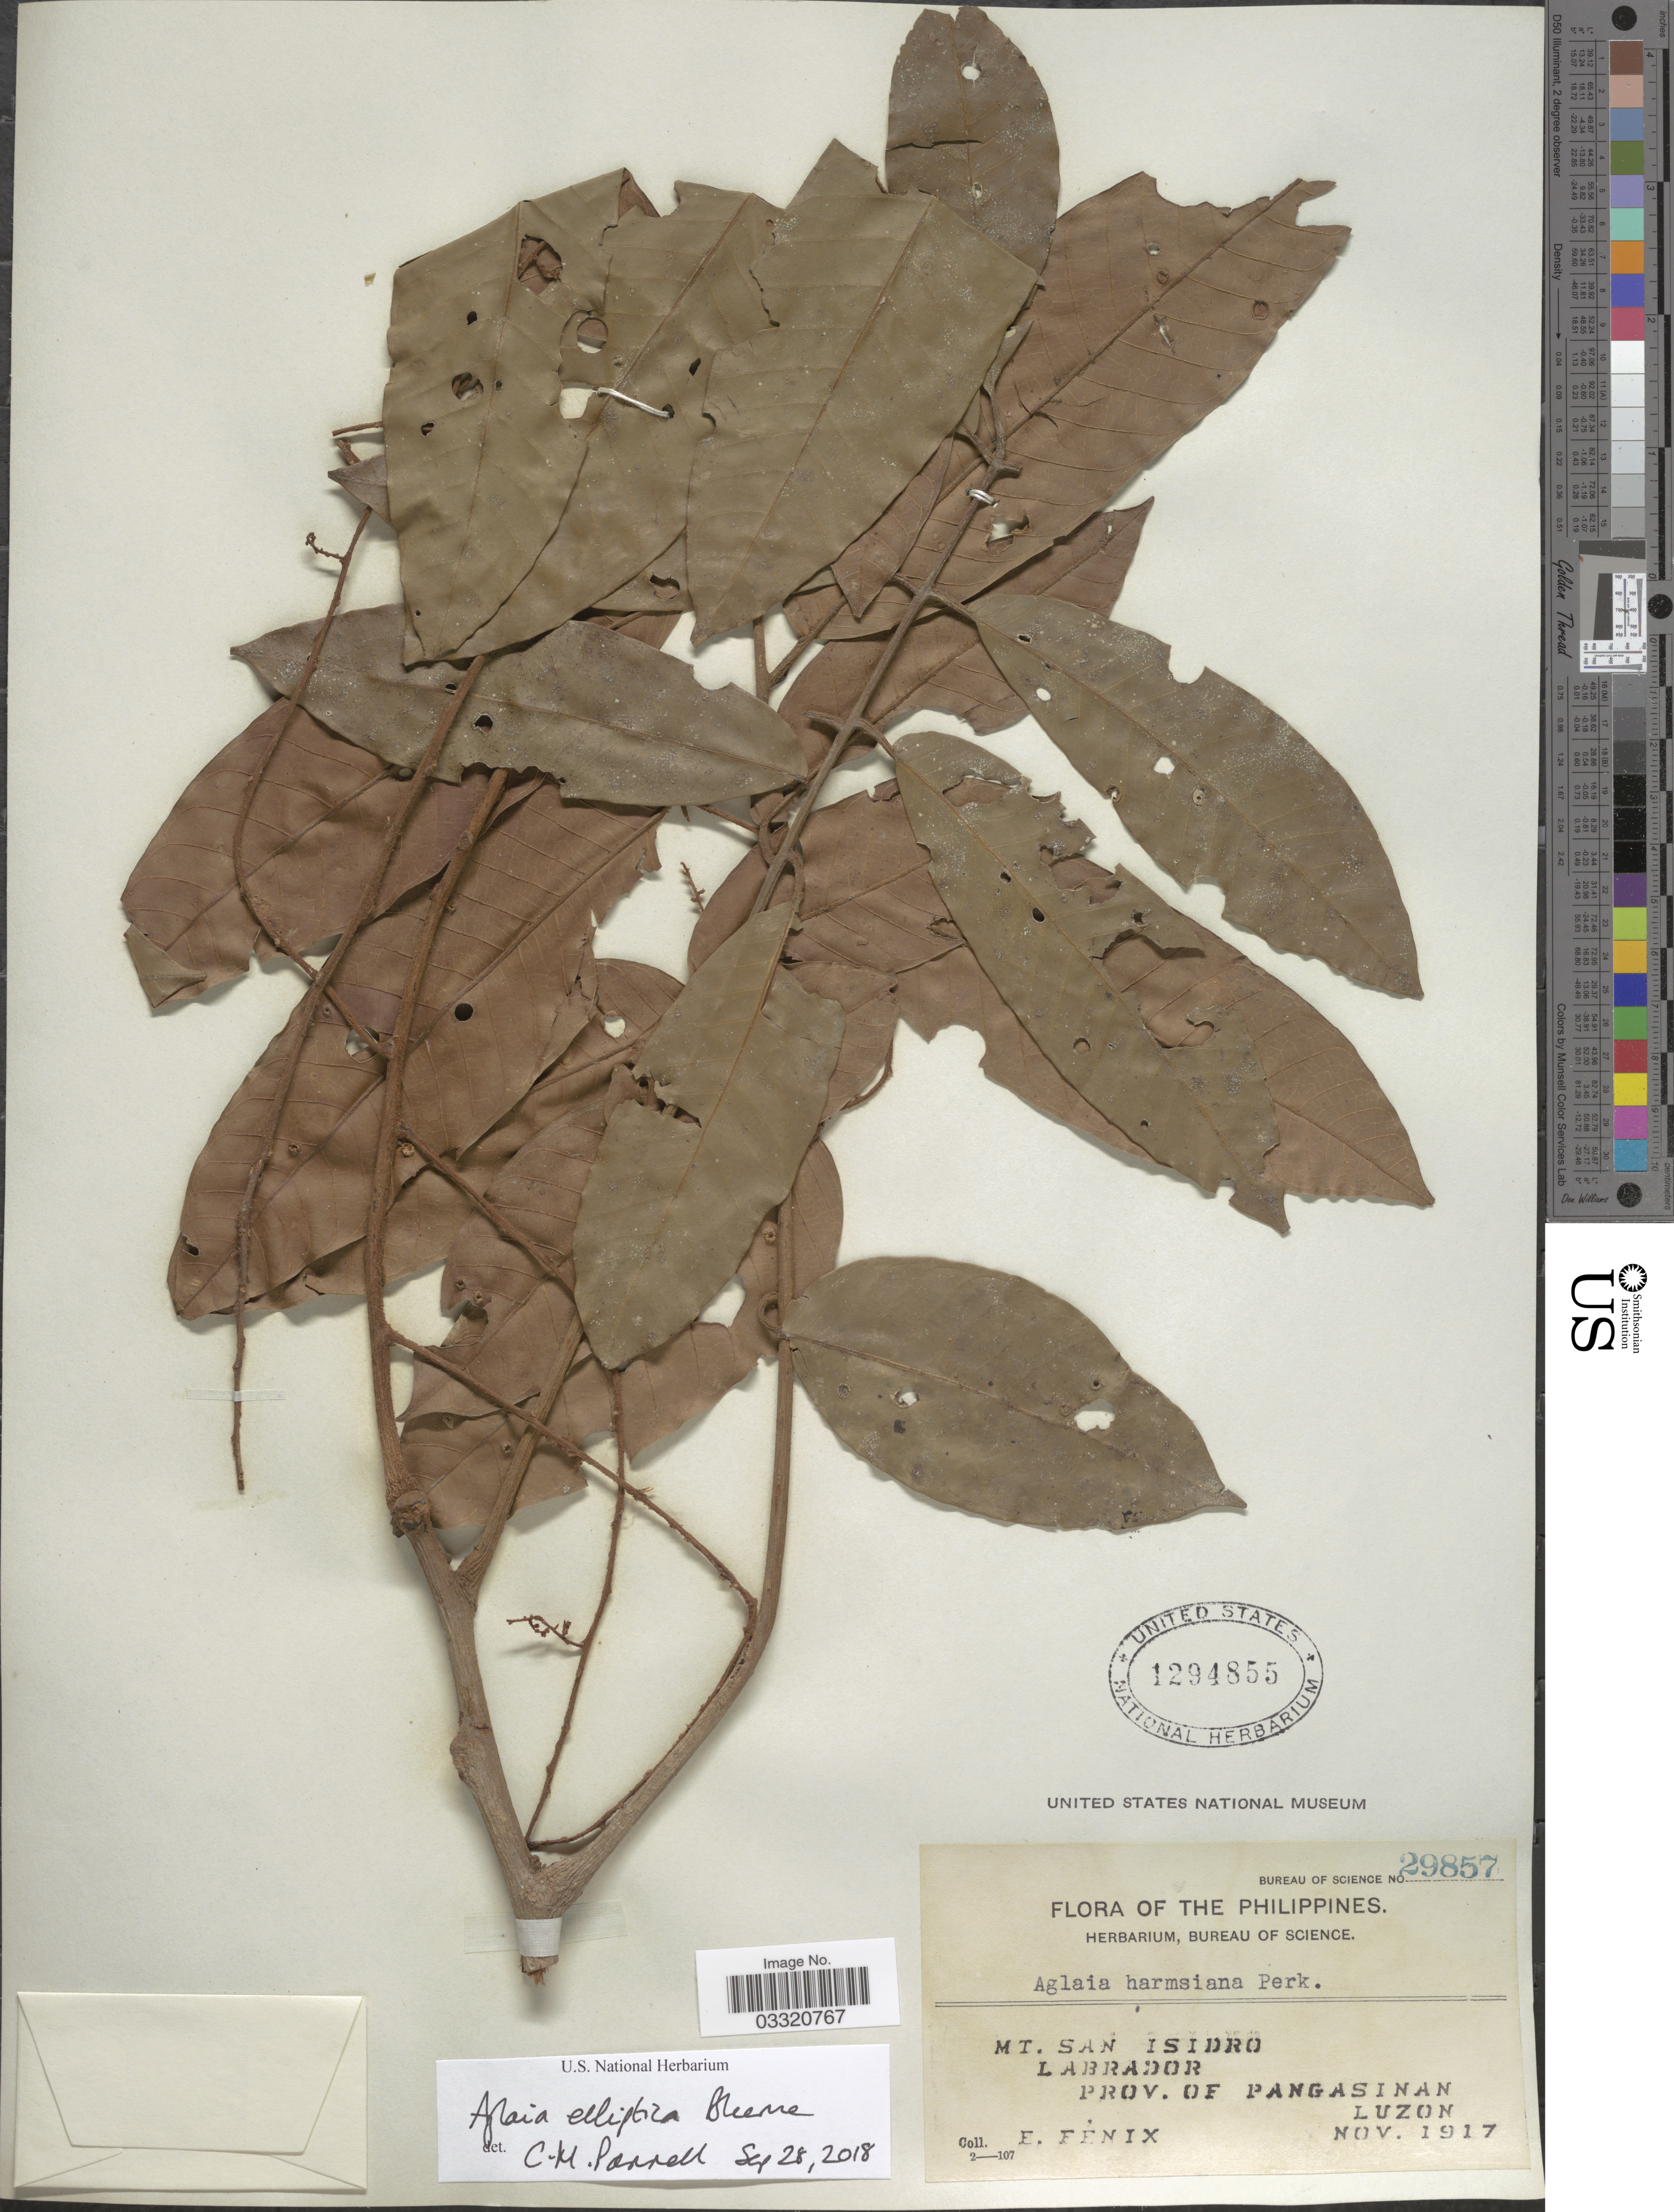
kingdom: Plantae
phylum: Tracheophyta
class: Magnoliopsida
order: Sapindales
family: Meliaceae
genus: Aglaia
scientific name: Aglaia elliptica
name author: Blume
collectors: E. Fénix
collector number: Bureau of Science 29857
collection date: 1917-11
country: Philippines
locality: Mt. San Isidro. Labrador. Prov. of Pangasinan, Luzon.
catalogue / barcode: US 1294855